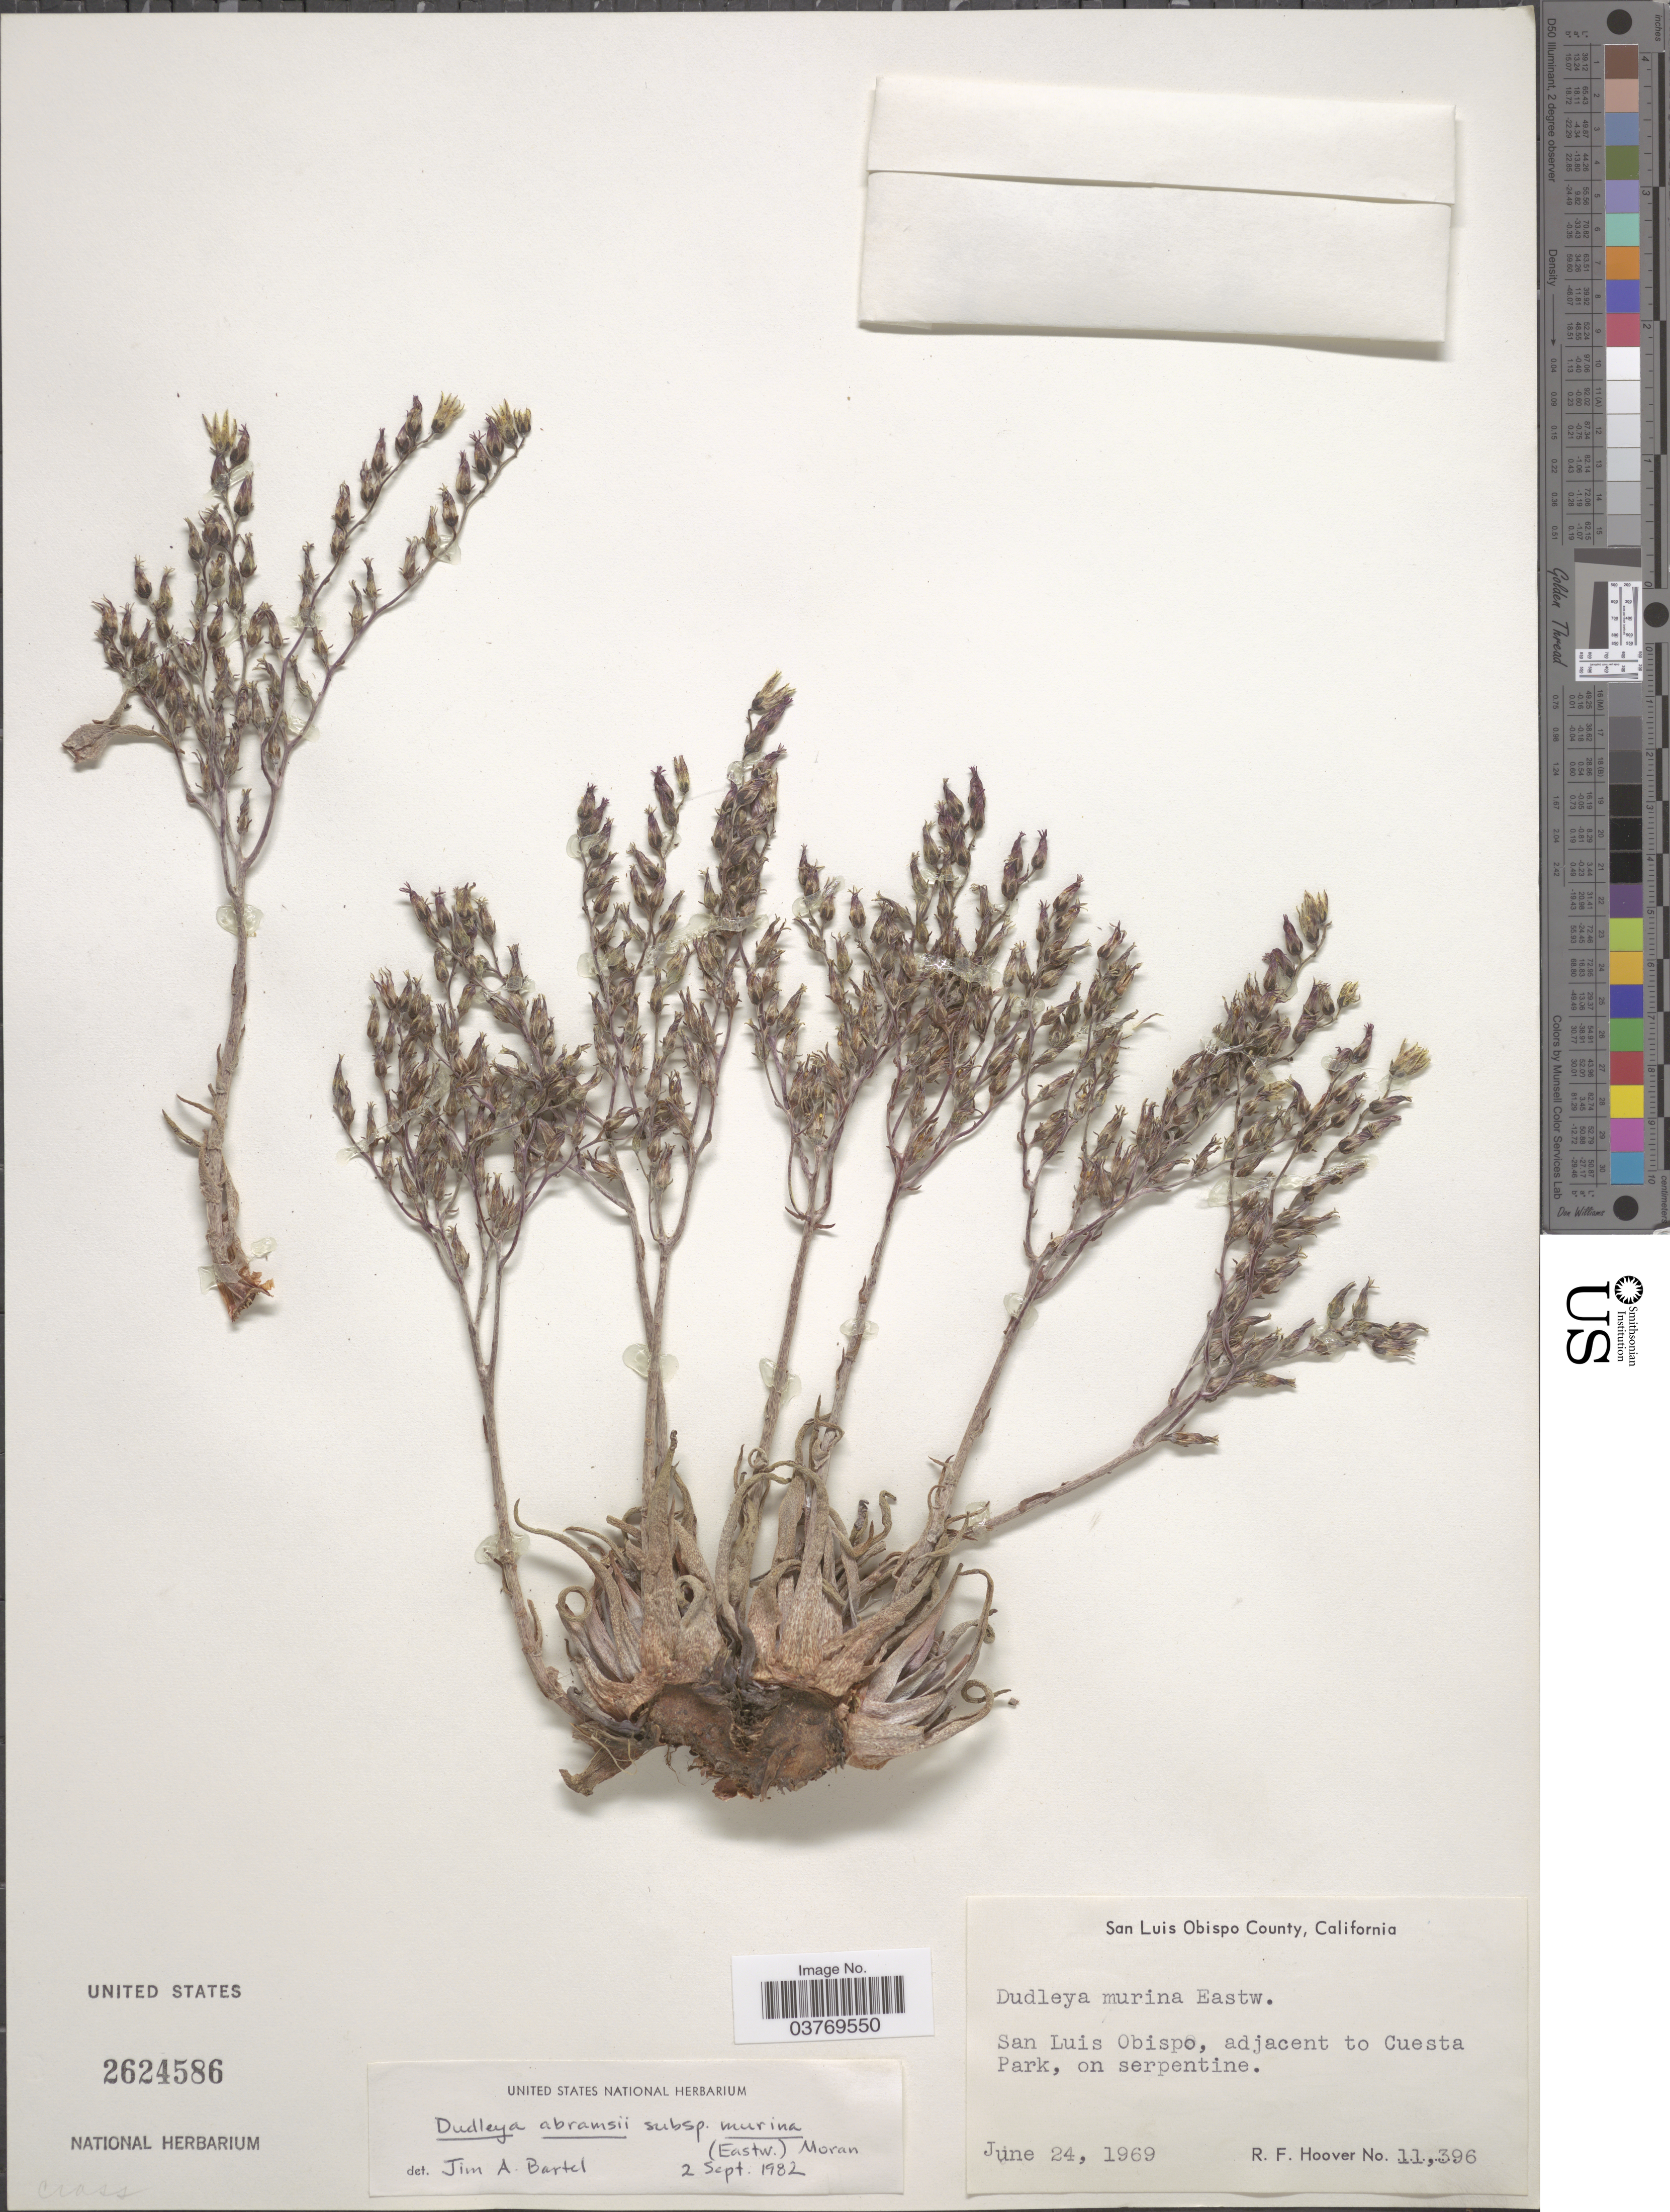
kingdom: Plantae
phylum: Tracheophyta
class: Magnoliopsida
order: Saxifragales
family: Crassulaceae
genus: Dudleya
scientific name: Dudleya abramsii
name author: Rose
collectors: R. F. Hoover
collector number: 11396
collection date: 1969-06-24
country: United States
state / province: California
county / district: San Luis Obispo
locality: San Luis Obispo County. San Luis Obispo, adjacent to Cuesta Park, on serpentine.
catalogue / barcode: US 2624586